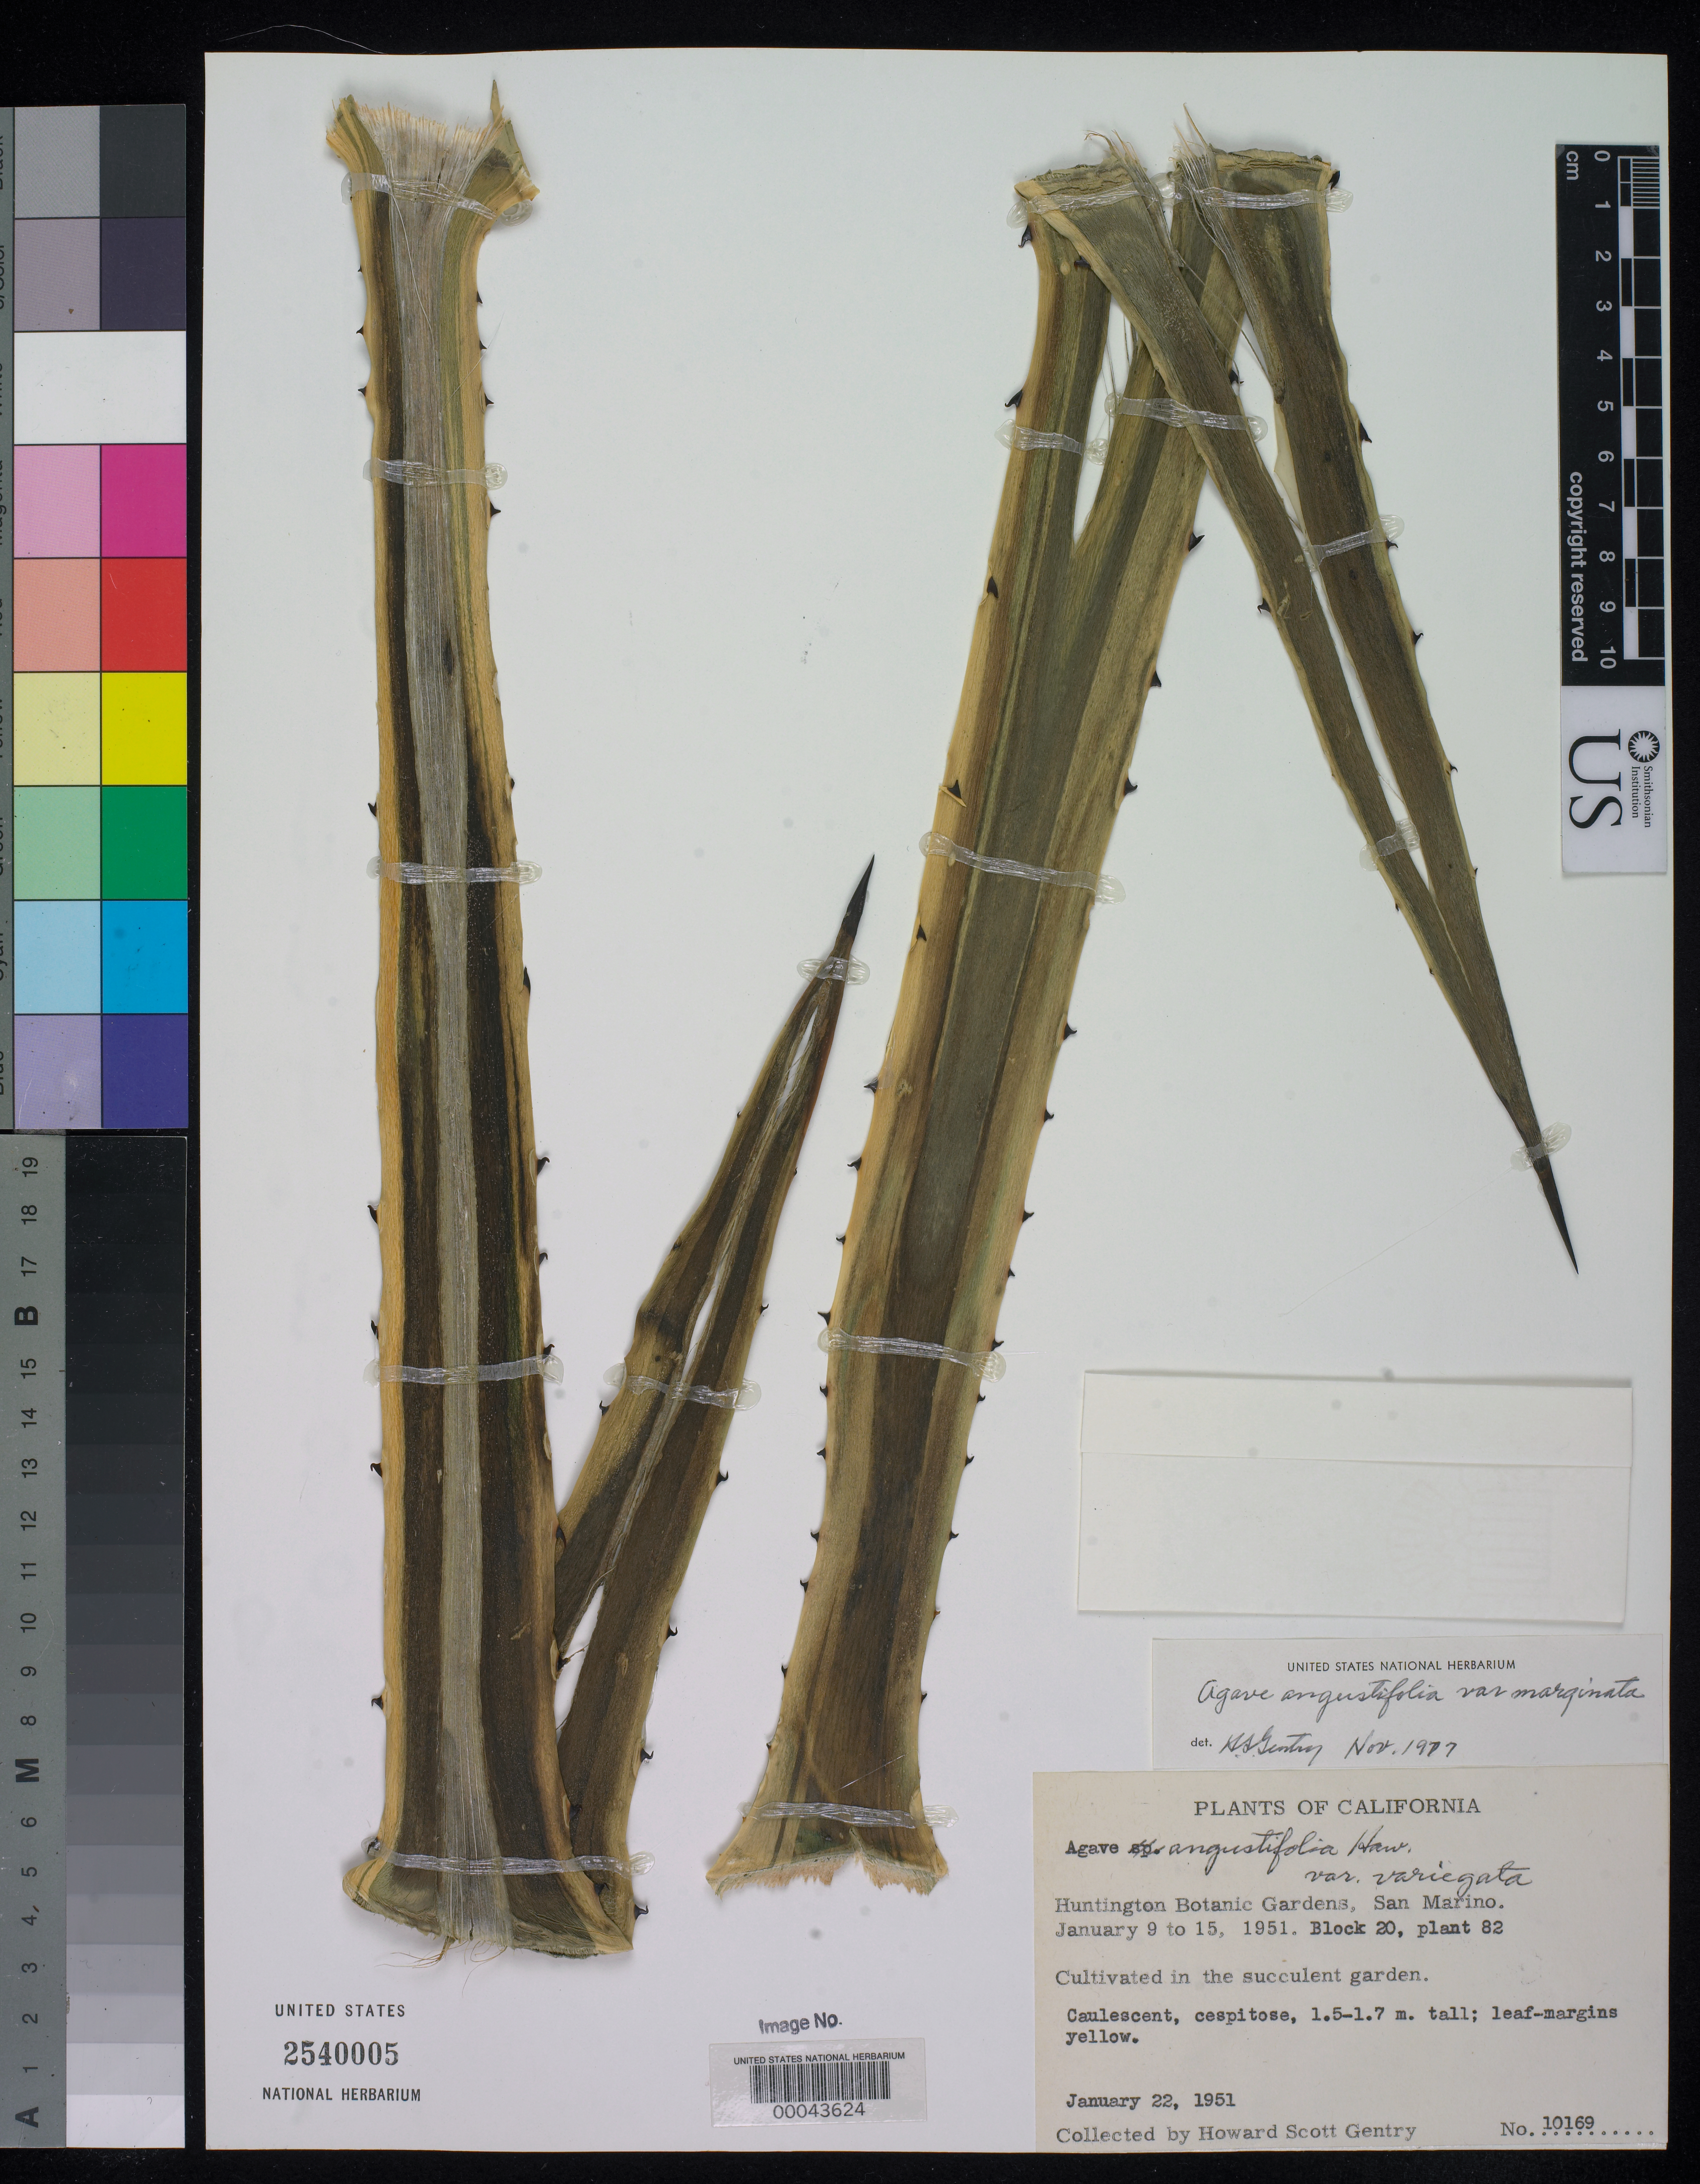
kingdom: Plantae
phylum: Tracheophyta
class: Liliopsida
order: Asparagales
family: Asparagaceae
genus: Agave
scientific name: Agave angustifolia var. marginata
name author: Gentry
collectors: H. S. Gentry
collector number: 10169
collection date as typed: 22 Jan 1951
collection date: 1951-01-22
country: Mexico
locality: E of Monserrat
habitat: Cultivated in the succulent garden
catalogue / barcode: US 2540005